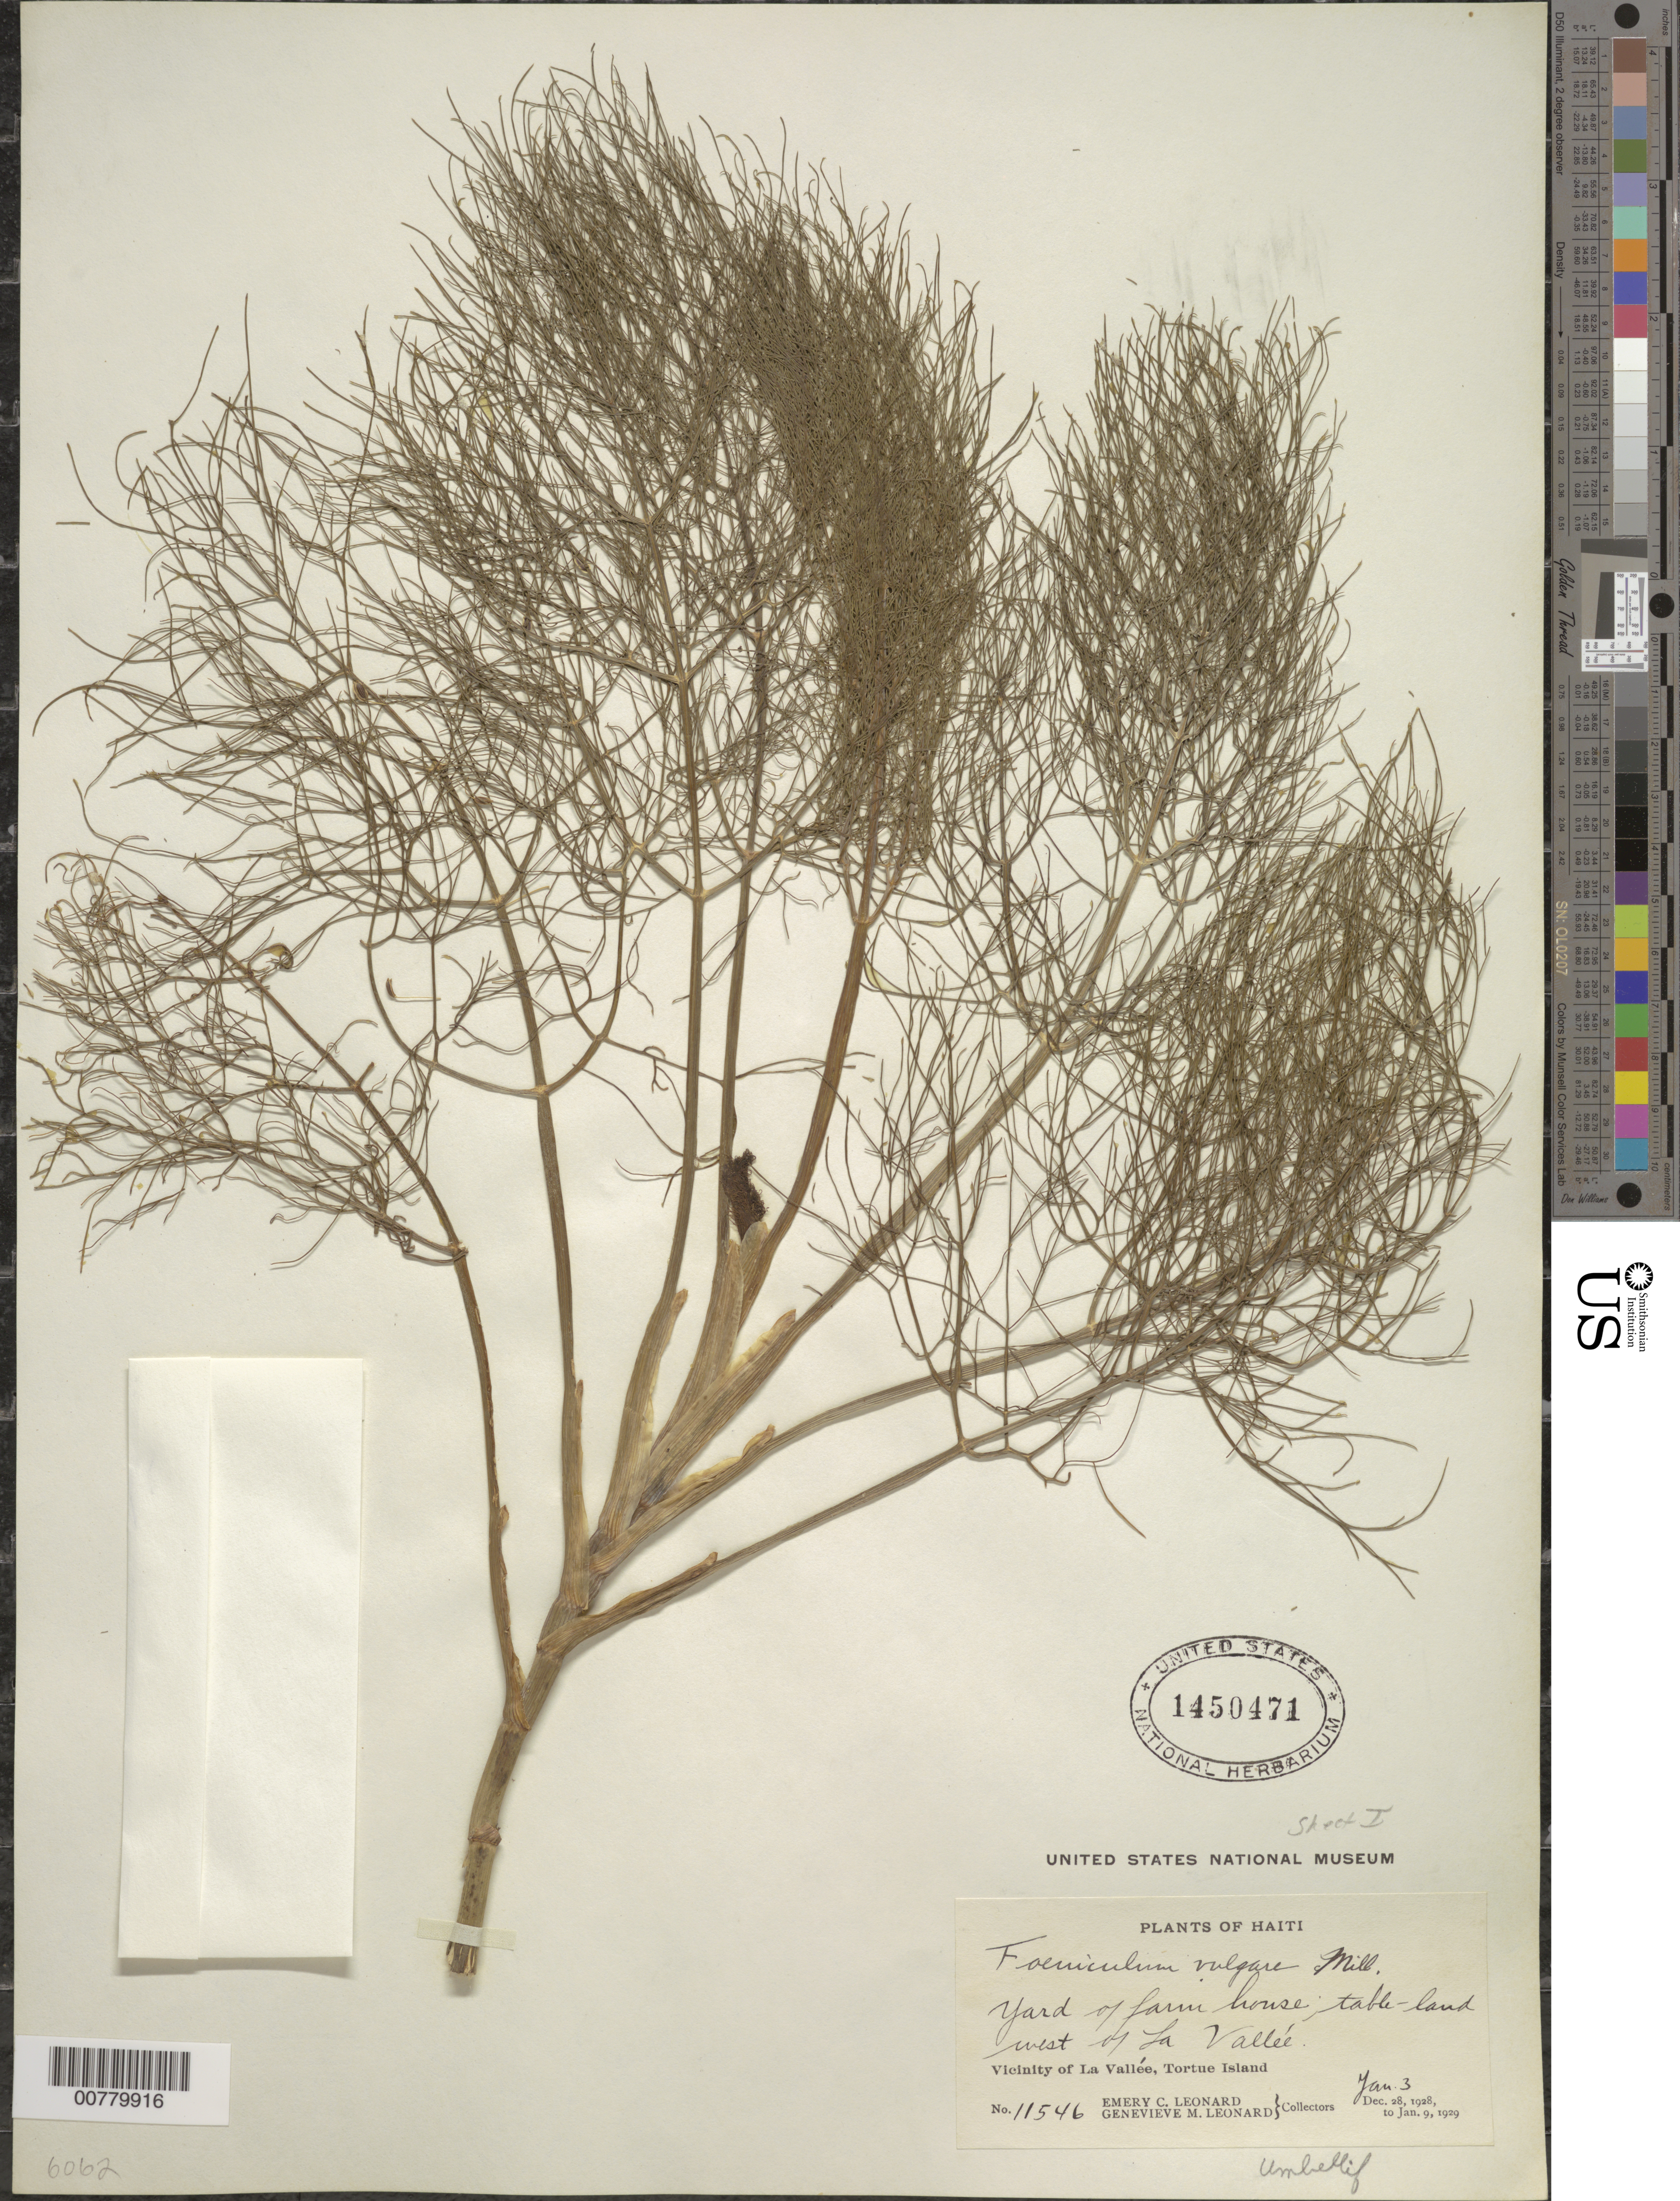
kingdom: Plantae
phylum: Tracheophyta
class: Magnoliopsida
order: Apiales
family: Apiaceae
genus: Foeniculum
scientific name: Foeniculum vulgare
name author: Mill.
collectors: E. C. Leonard & G. M. Leonard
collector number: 11546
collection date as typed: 03 Jan 1929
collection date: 1929-01-03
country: Haiti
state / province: Nord-Óuest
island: Île de la Tortue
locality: Tortue Island, vicinity of La Vallée, table-land west of La Vallée.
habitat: Yard of farm house.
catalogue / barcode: US 1450471